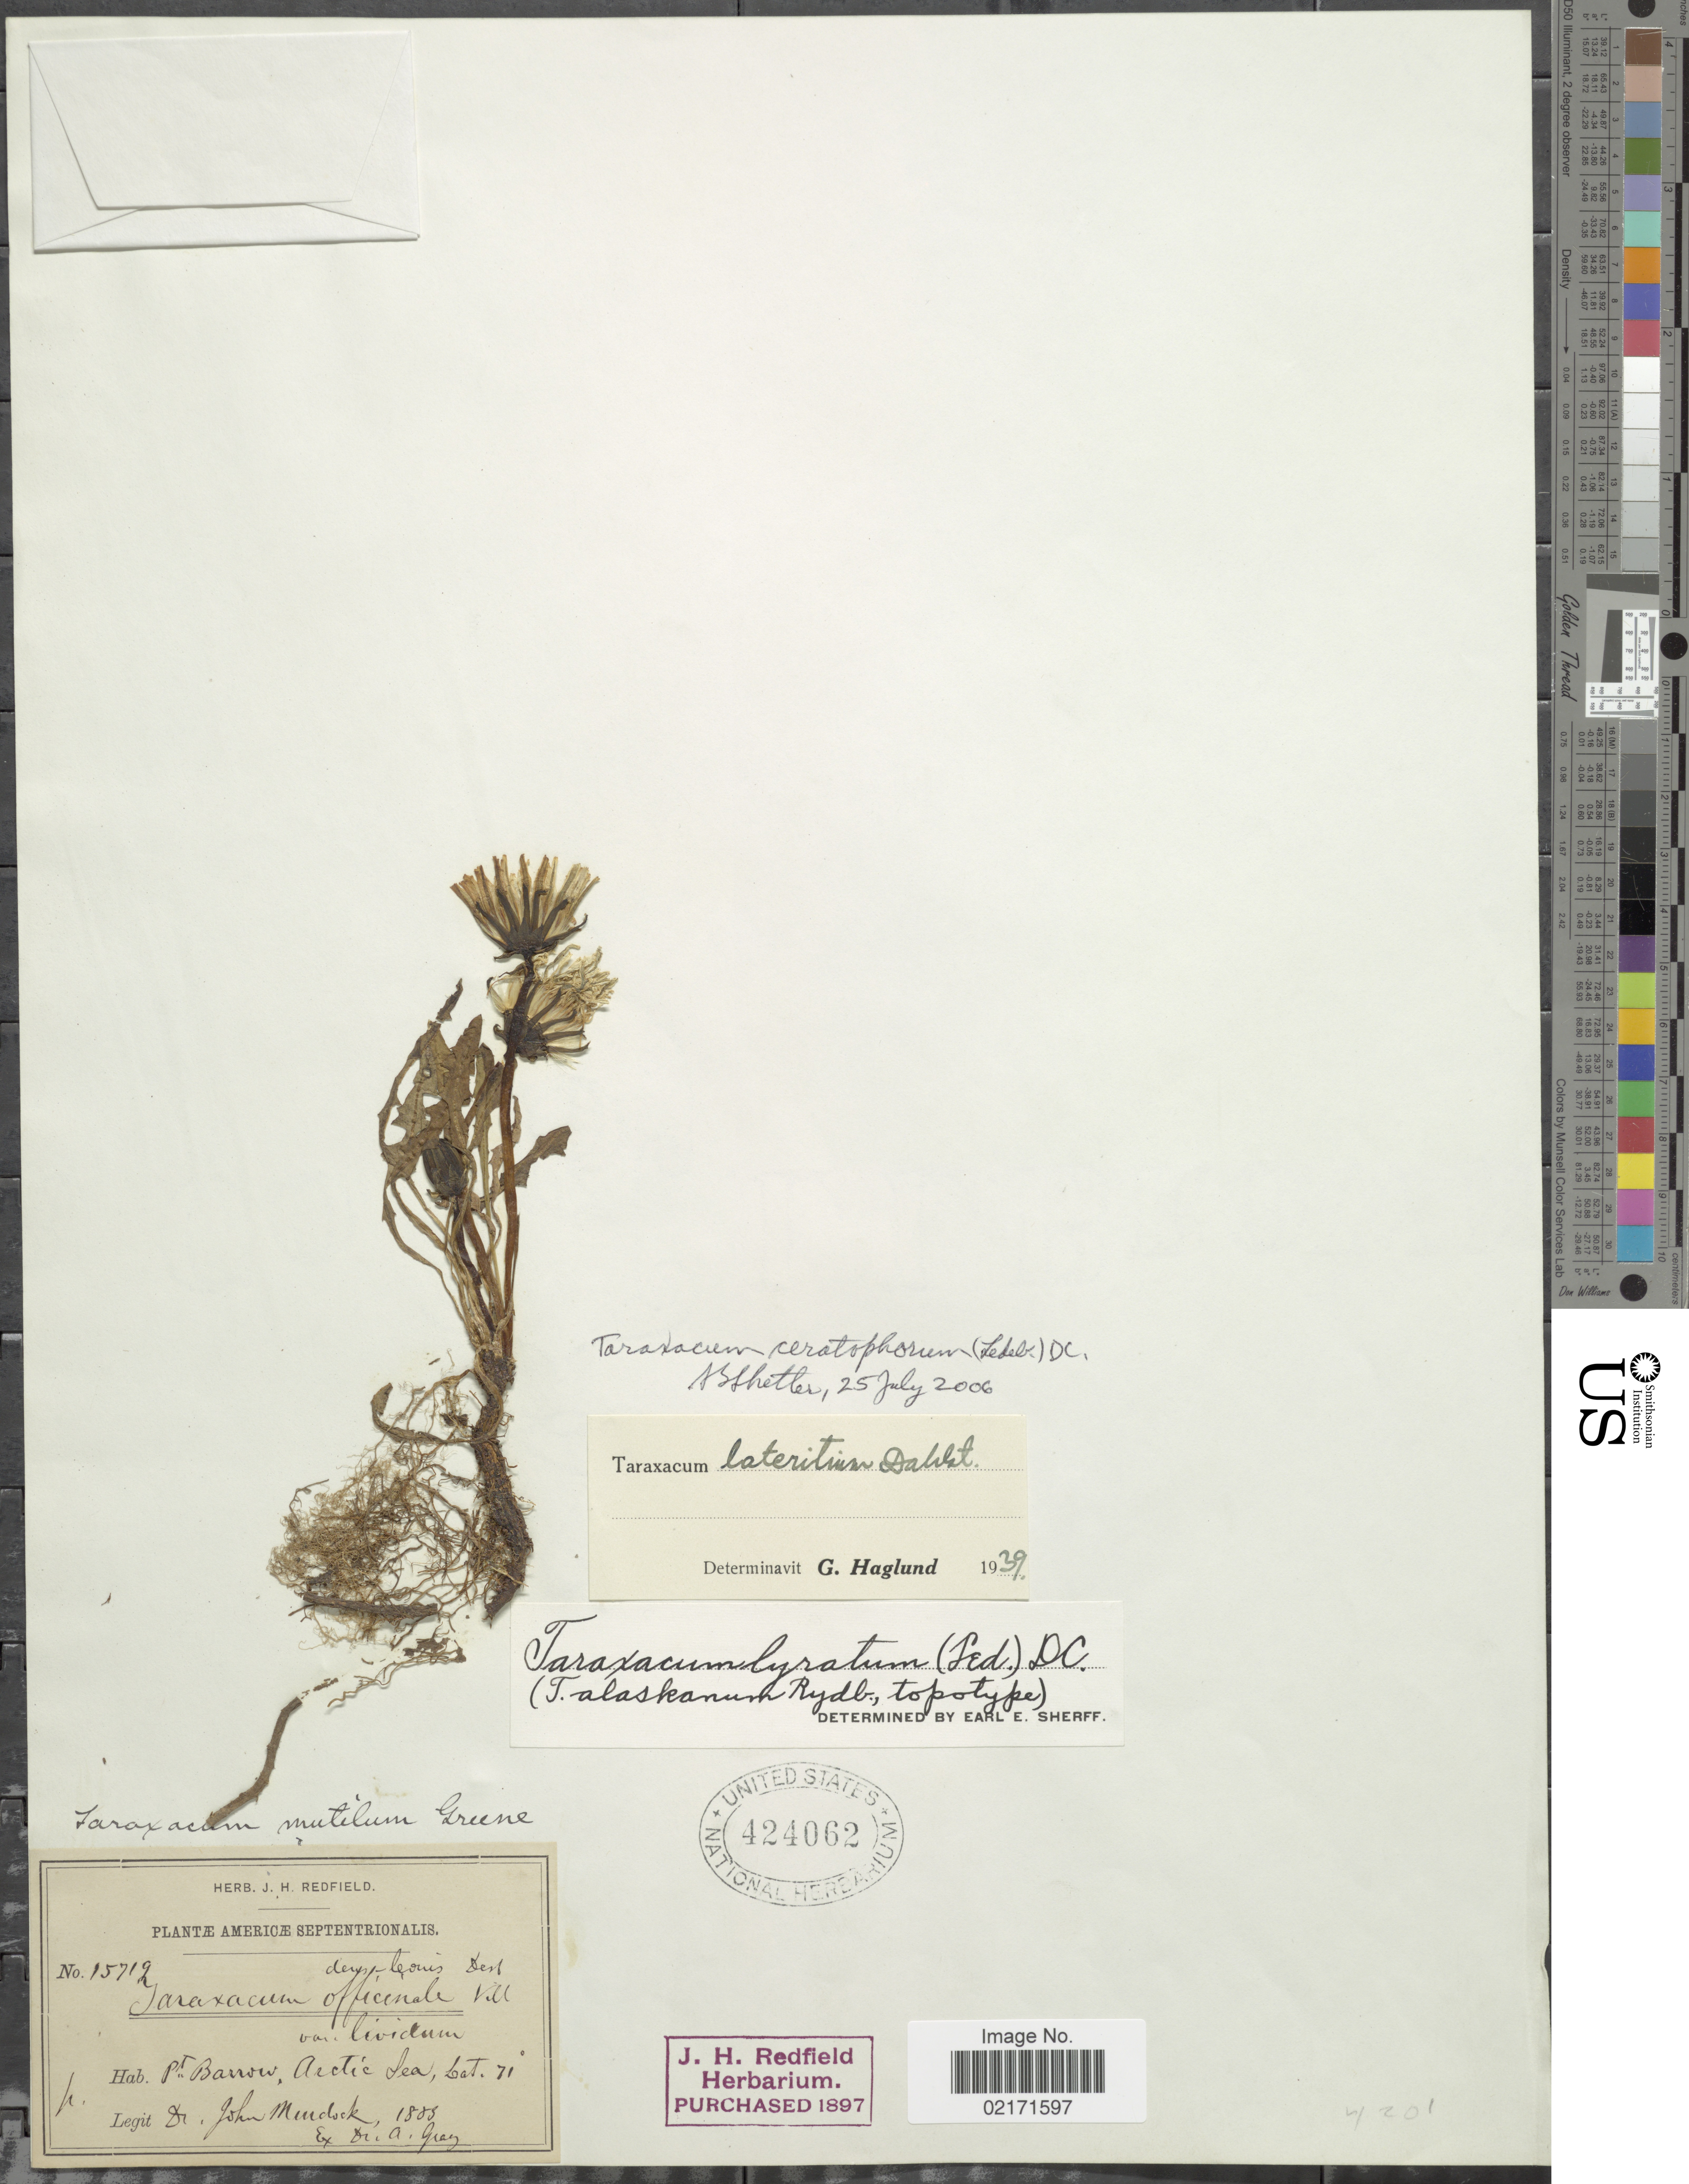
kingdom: Plantae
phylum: Tracheophyta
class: Magnoliopsida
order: Asterales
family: Asteraceae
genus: Taraxacum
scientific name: Taraxacum ceratophorum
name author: (Ledeb.) DC.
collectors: J. Murdock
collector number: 15719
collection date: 1883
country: United States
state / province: Alaska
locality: Americae Septentrionalis, Pt. Barrow, Arctic Sea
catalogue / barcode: US 424062